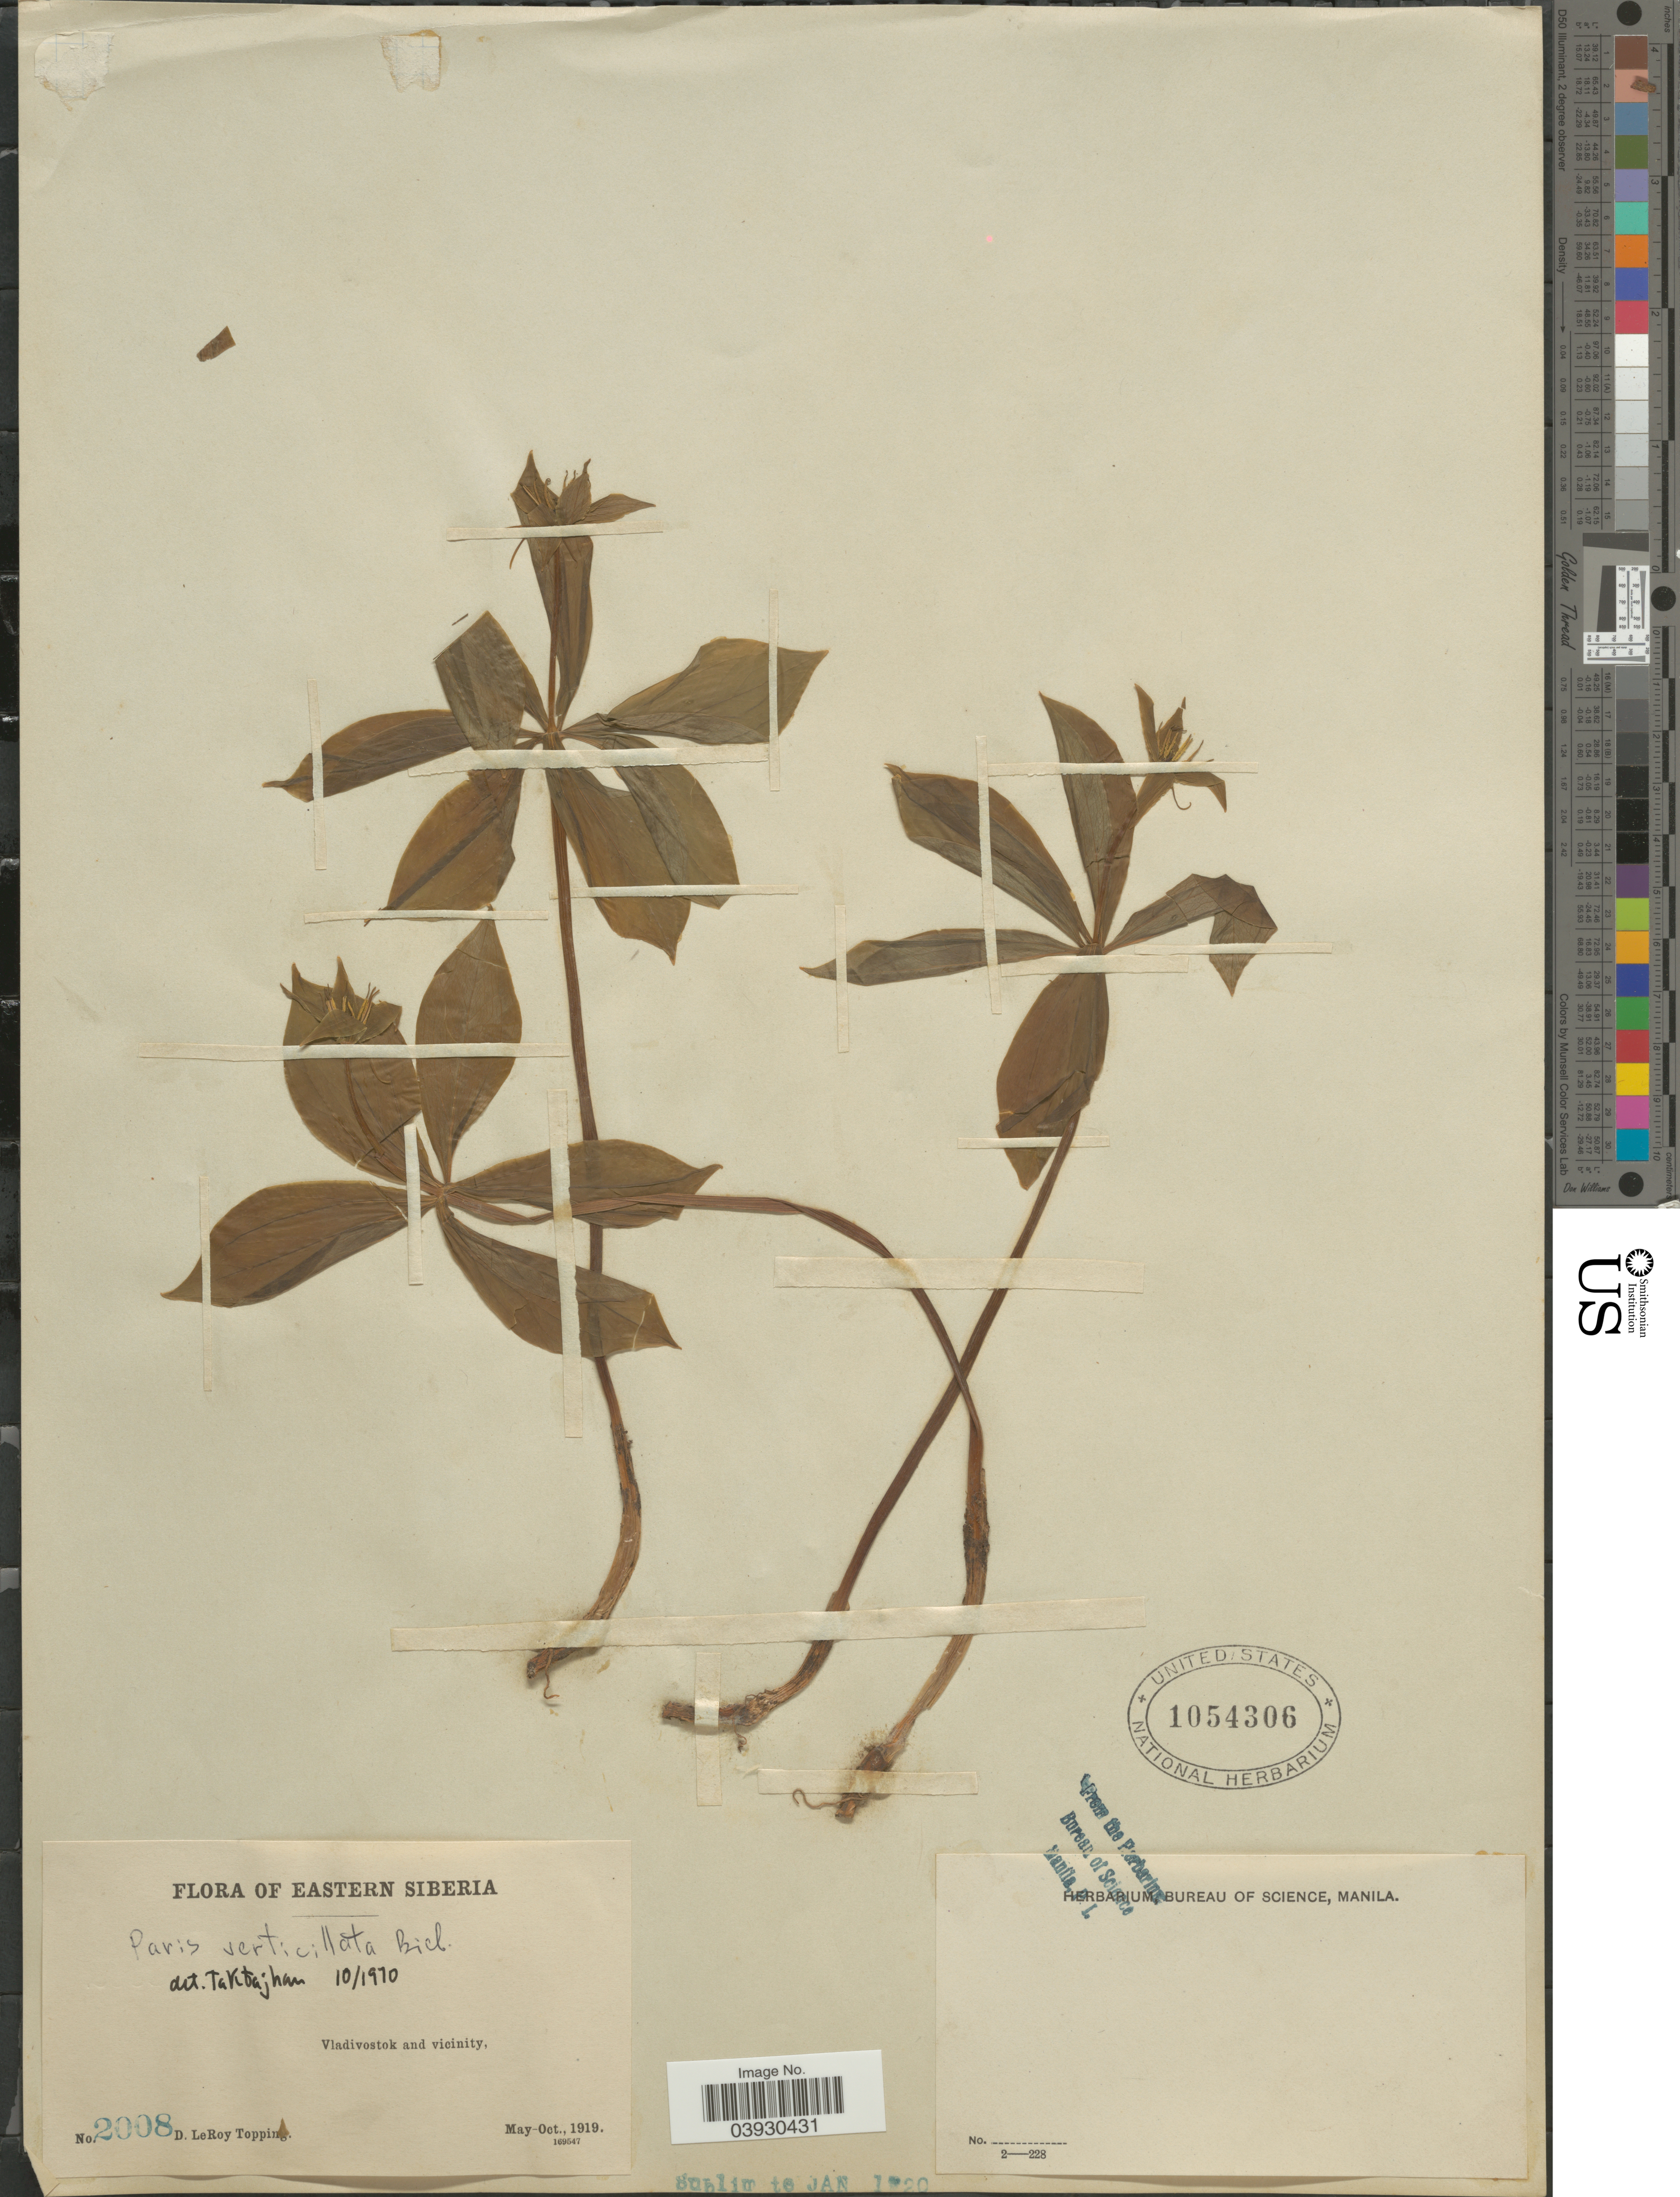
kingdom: Plantae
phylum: Tracheophyta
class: Liliopsida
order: Liliales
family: Melanthiaceae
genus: Paris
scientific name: Paris verticillata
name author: M. Bieb.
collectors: D. L. Topping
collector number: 2008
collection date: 1919-05/1919-10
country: Russian Federation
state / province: Primorsky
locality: Eastern Siberia. Vladivostok and vicinity.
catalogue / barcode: US 1054306